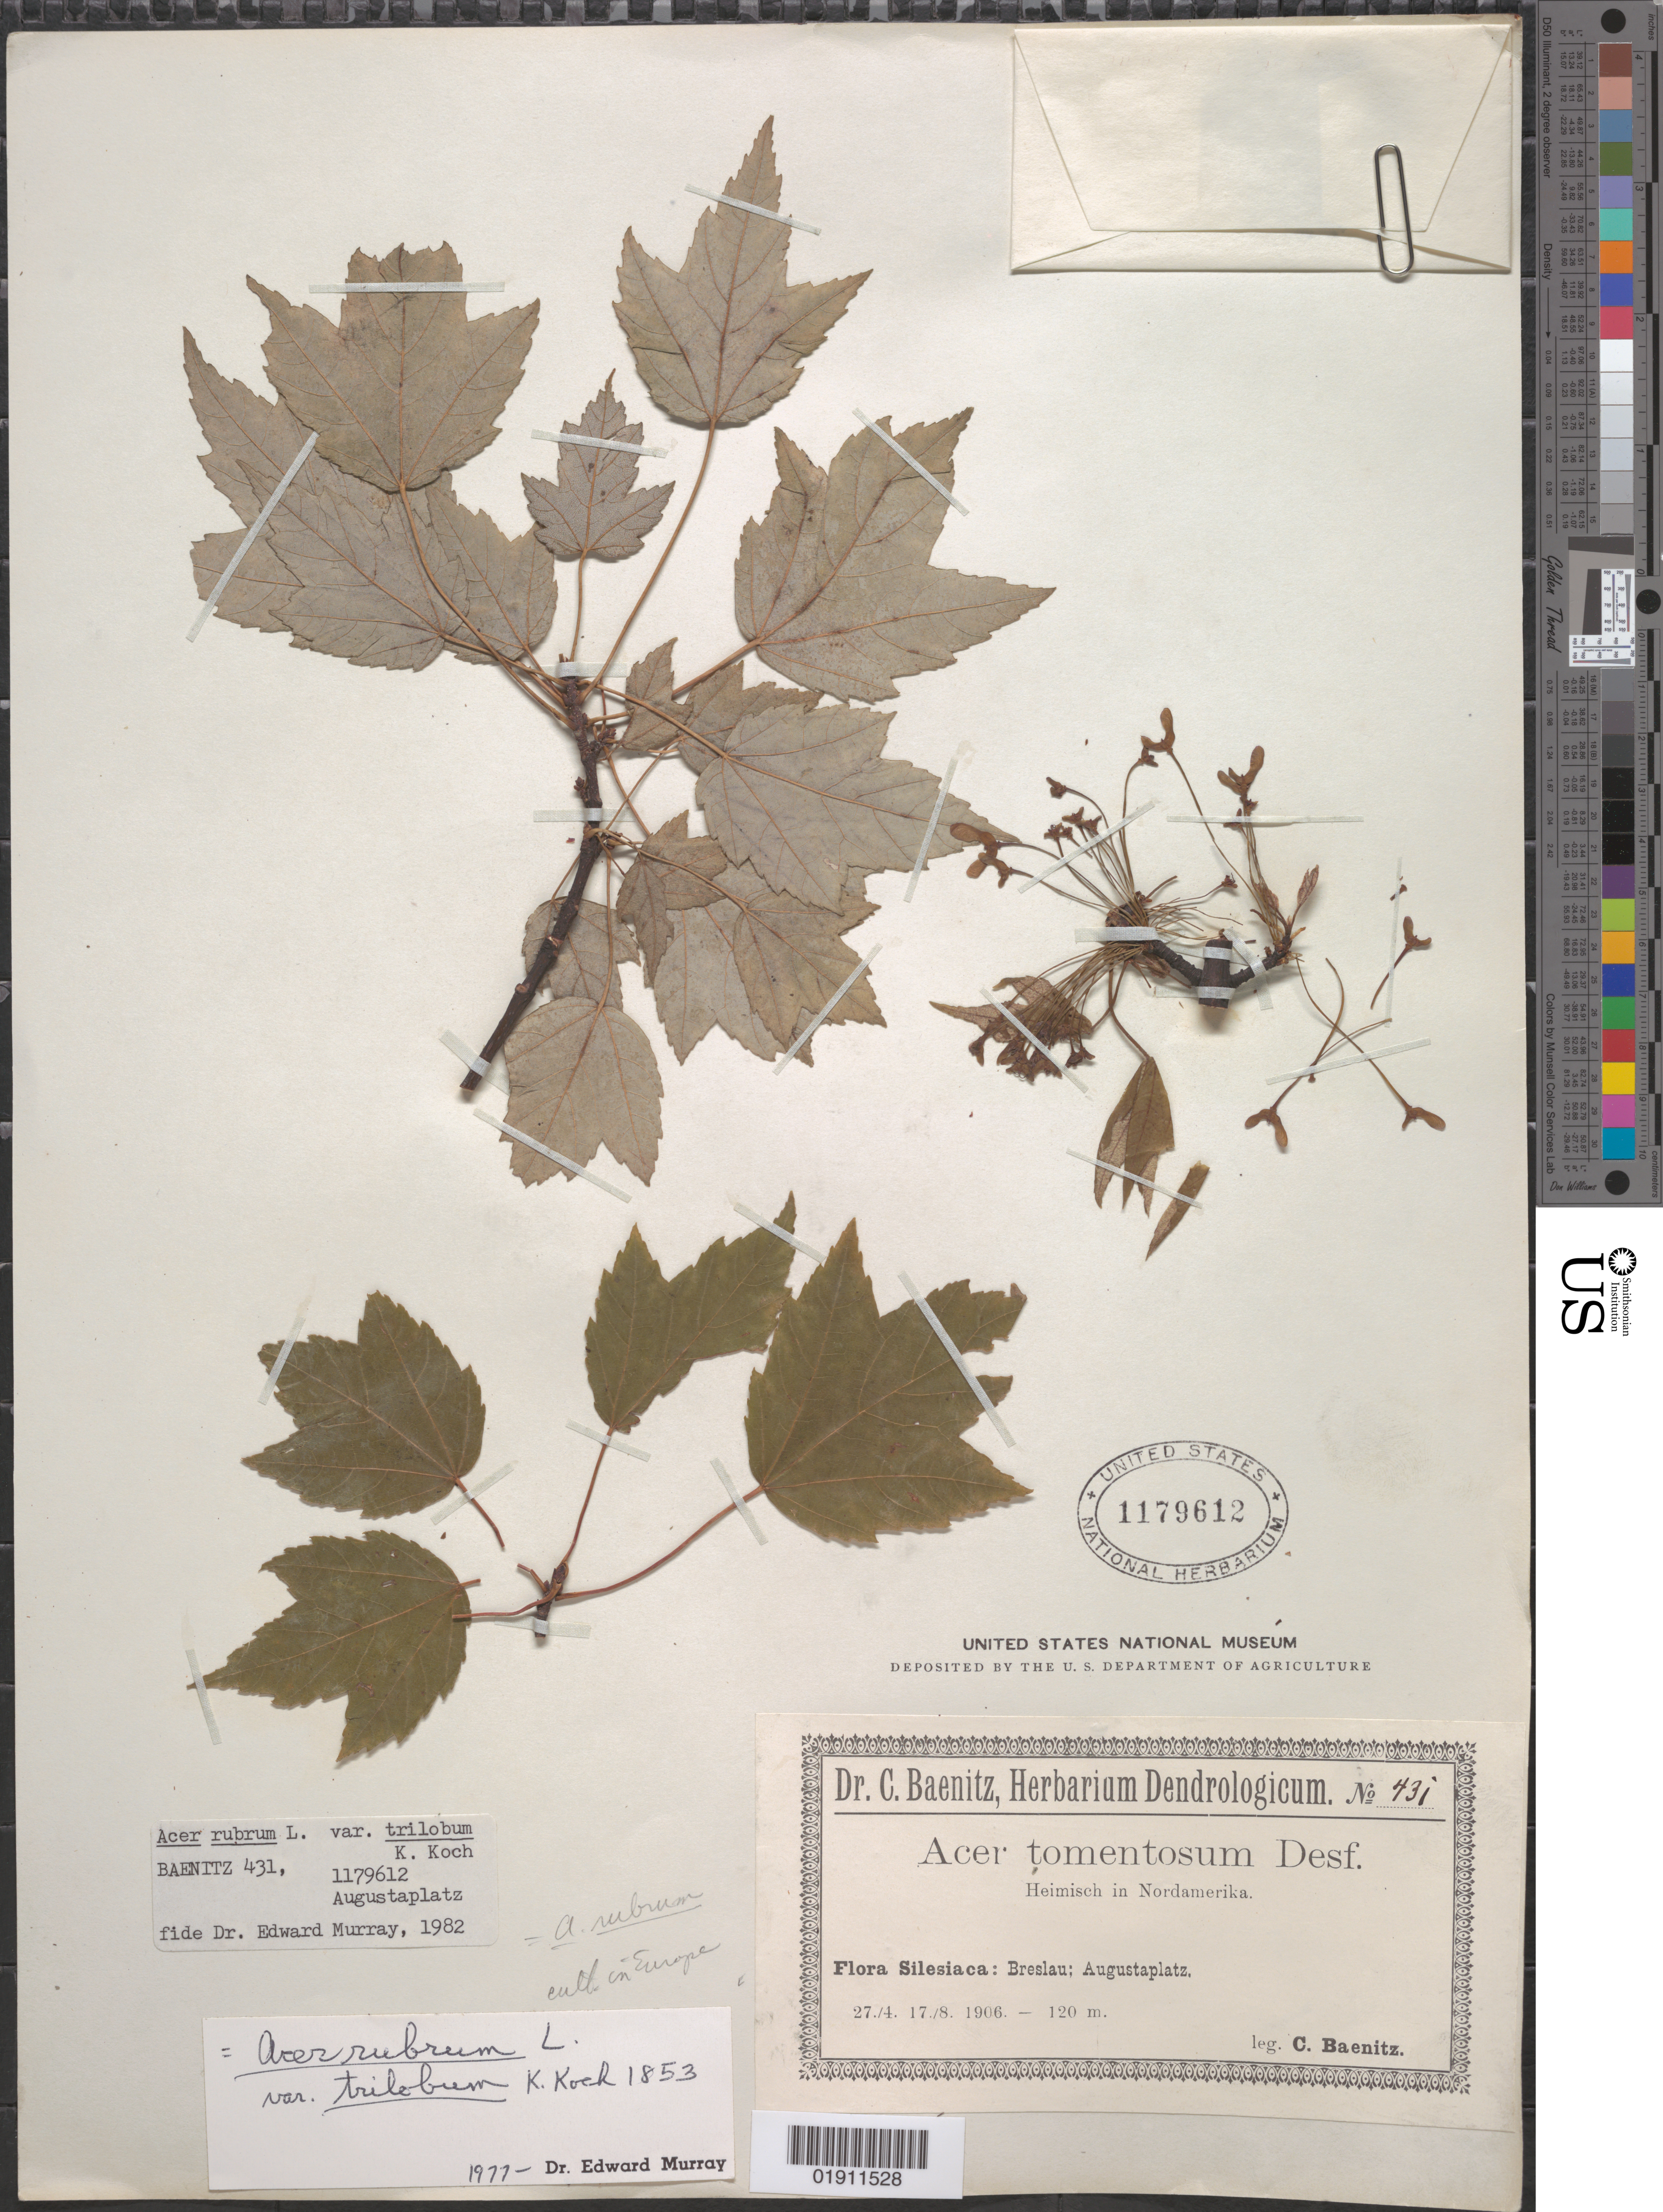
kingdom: Plantae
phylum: Tracheophyta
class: Magnoliopsida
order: Sapindales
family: Sapindaceae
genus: Acer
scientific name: Acer rubrum var. trilobum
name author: K. Koch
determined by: Murray, Edward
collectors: C. G. Baenitz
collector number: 431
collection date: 1906-04-27,1906-08-17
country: Poland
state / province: Dolnoslaskie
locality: Bresllau [Wrocław], Augustaplatz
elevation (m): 120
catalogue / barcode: US 1179612